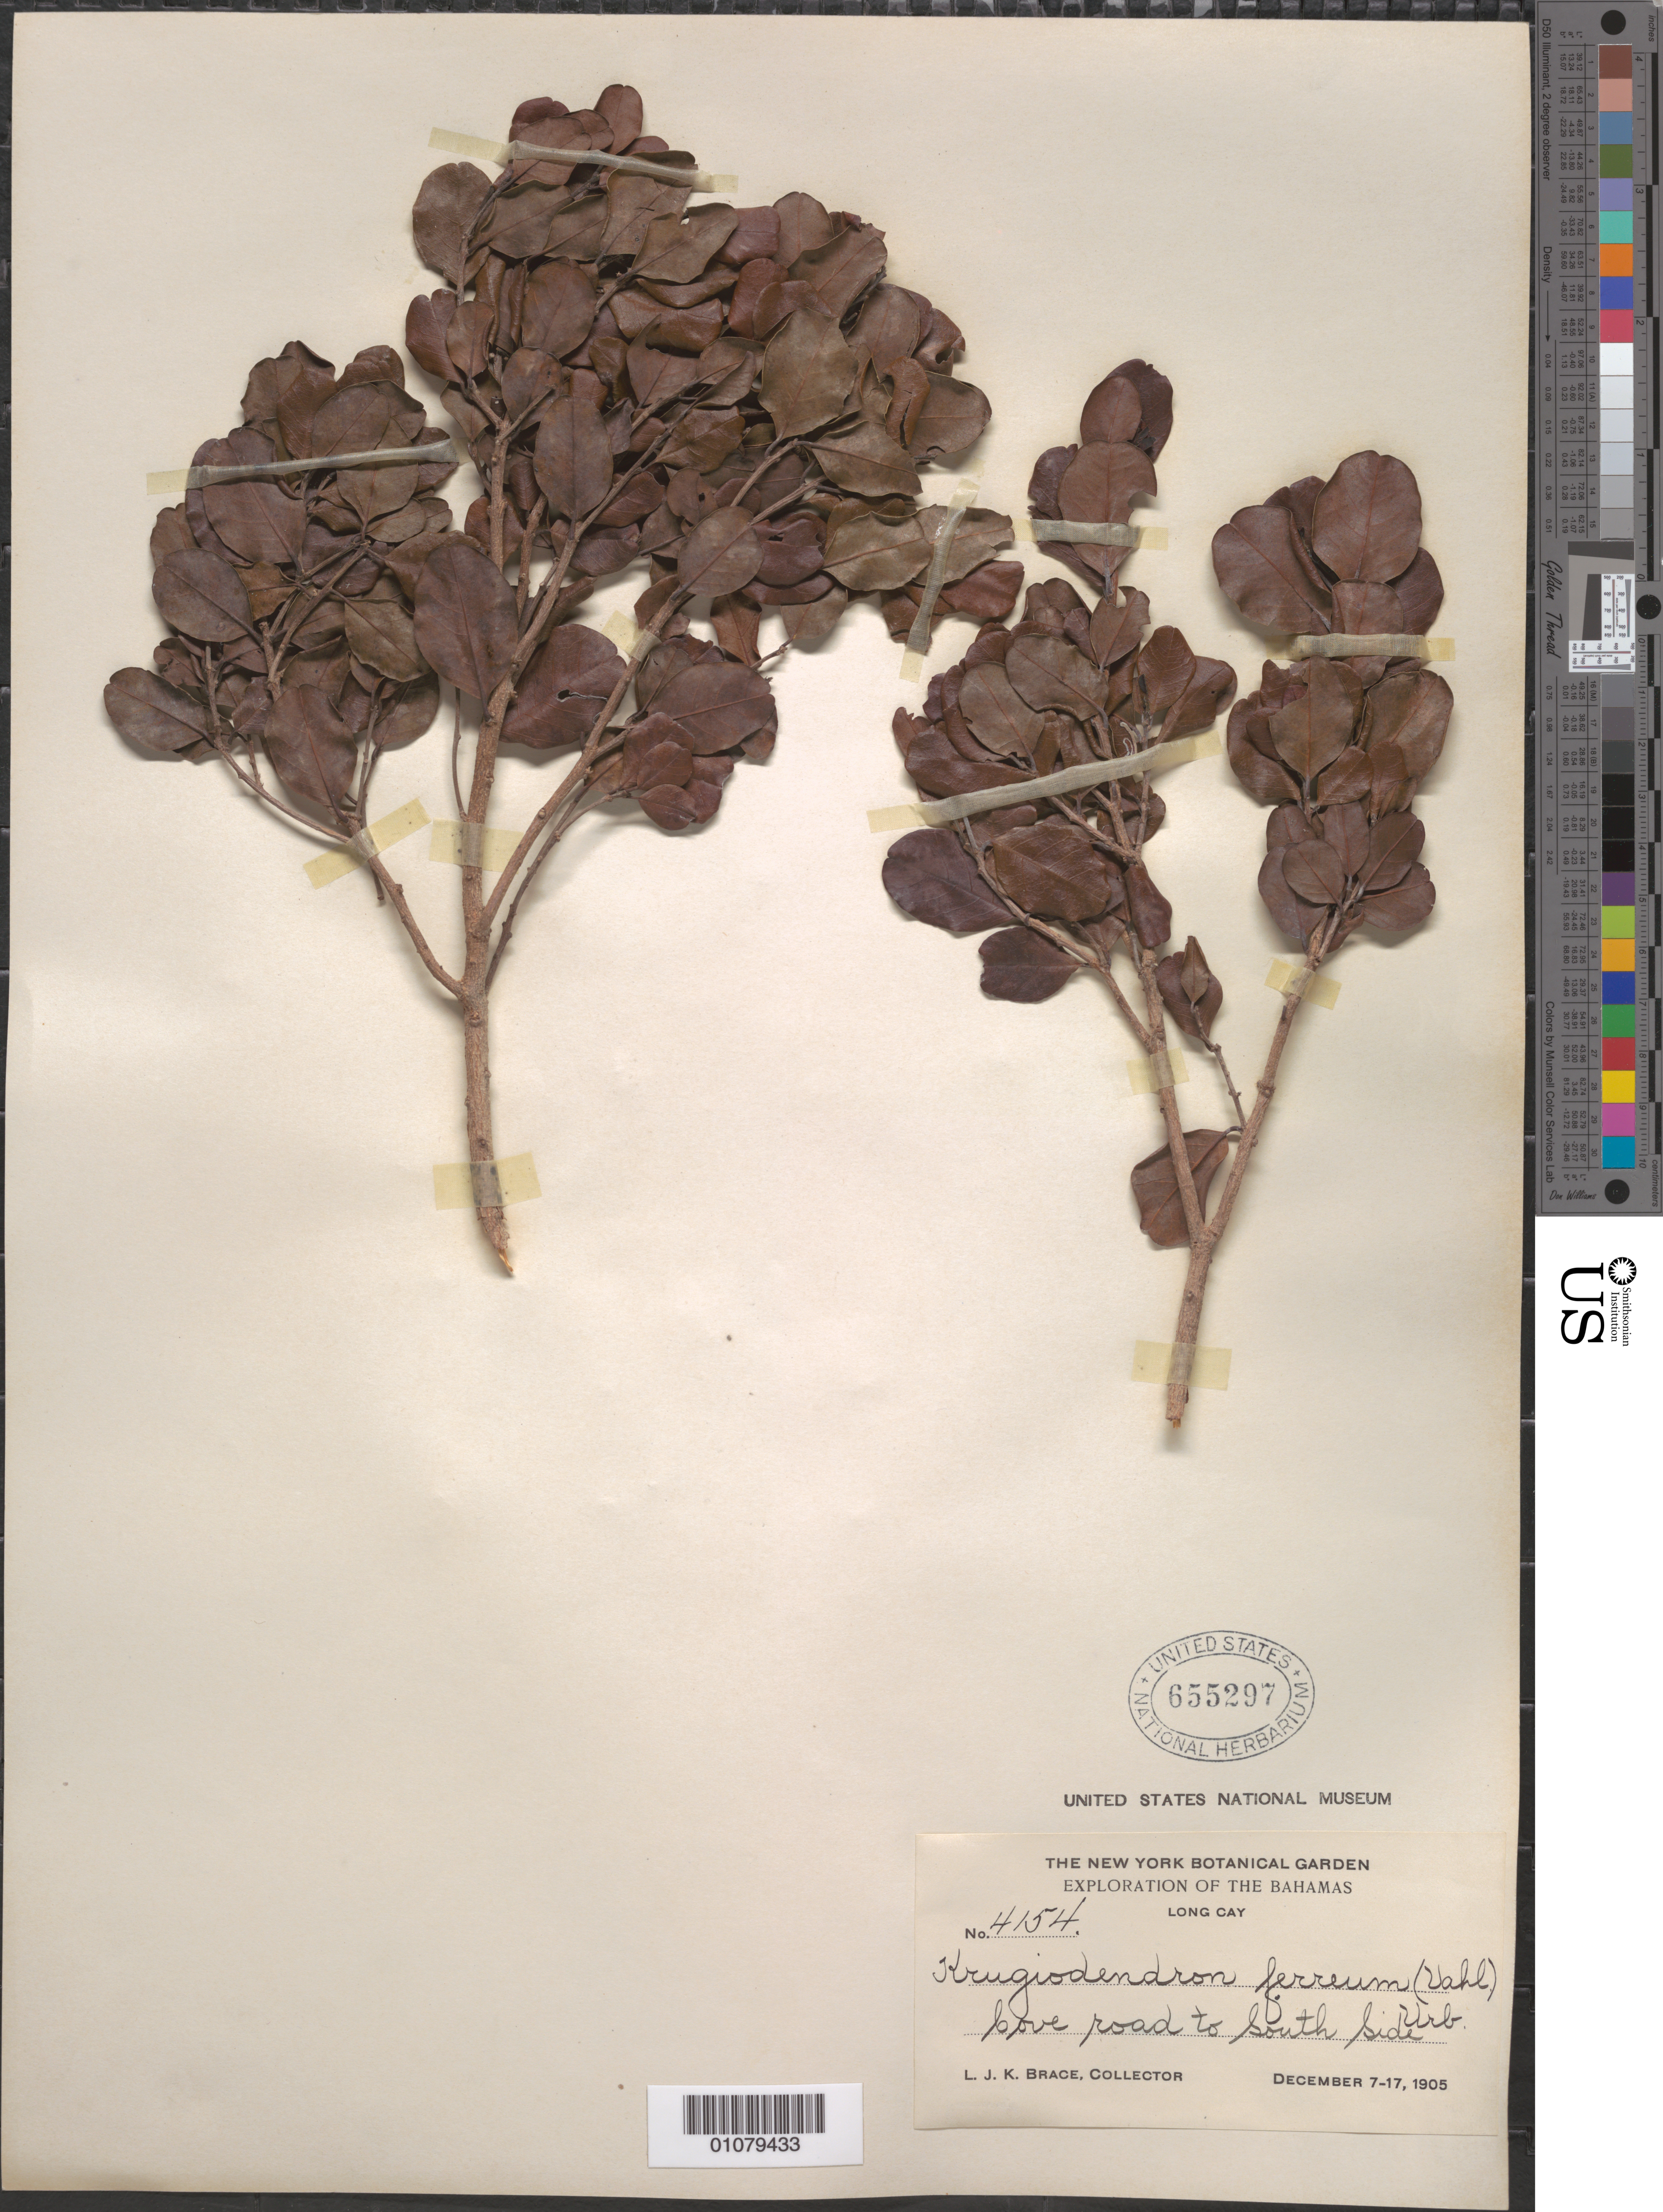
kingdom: Plantae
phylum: Tracheophyta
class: Magnoliopsida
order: Rosales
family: Rhamnaceae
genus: Krugiodendron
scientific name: Krugiodendron ferreum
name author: (Vahl) Urb.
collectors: L. J. K. Brace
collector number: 4154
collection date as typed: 07 Dec 1905 to 17 Dec 1905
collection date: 1905-12-07/1905-12-17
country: Bahamas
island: Long Cay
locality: above road to South side.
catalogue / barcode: US 655297